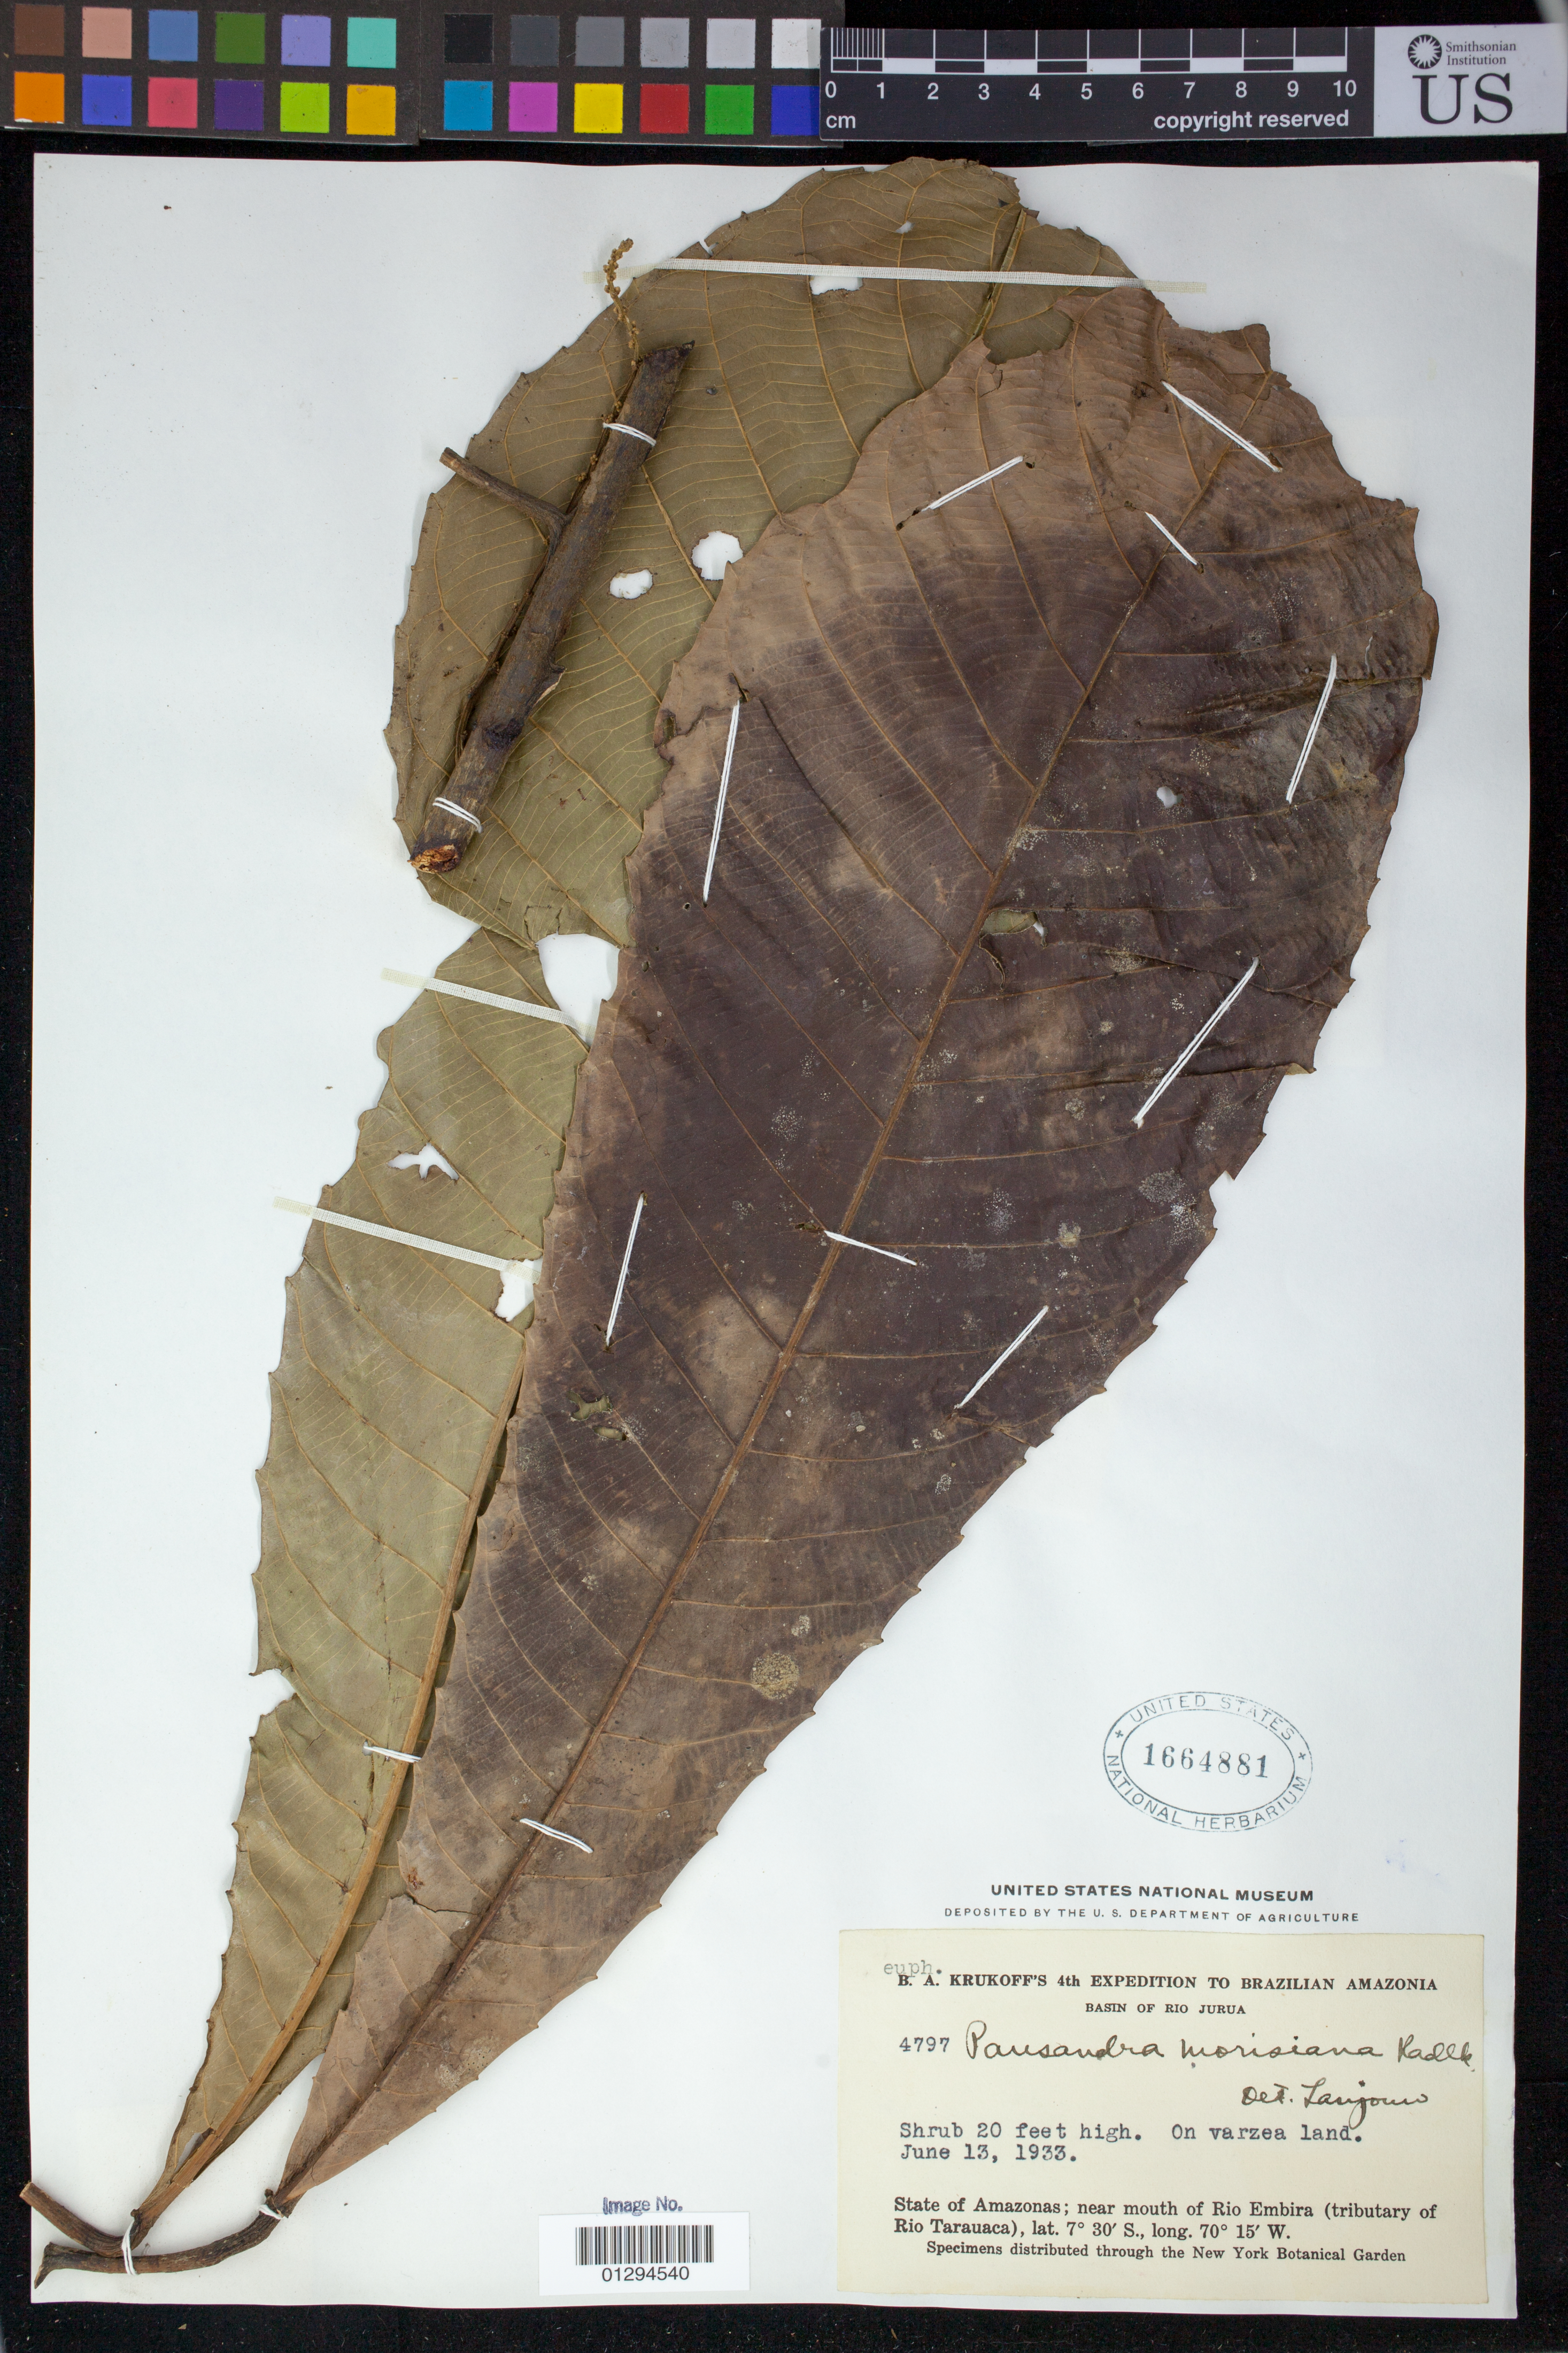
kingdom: Plantae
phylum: Tracheophyta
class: Magnoliopsida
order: Malpighiales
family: Euphorbiaceae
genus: Pausandra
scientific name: Pausandra morisiana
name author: (Casar.) Radlk.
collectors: B. A. Krukoff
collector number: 4797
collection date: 1933-06-13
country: Brazil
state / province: Amazonas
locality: Basin of Rio Jurua. On varzea land. Near mouth of Rio Embira (tributary of Rio Tarauaca).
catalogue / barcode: US 1664881